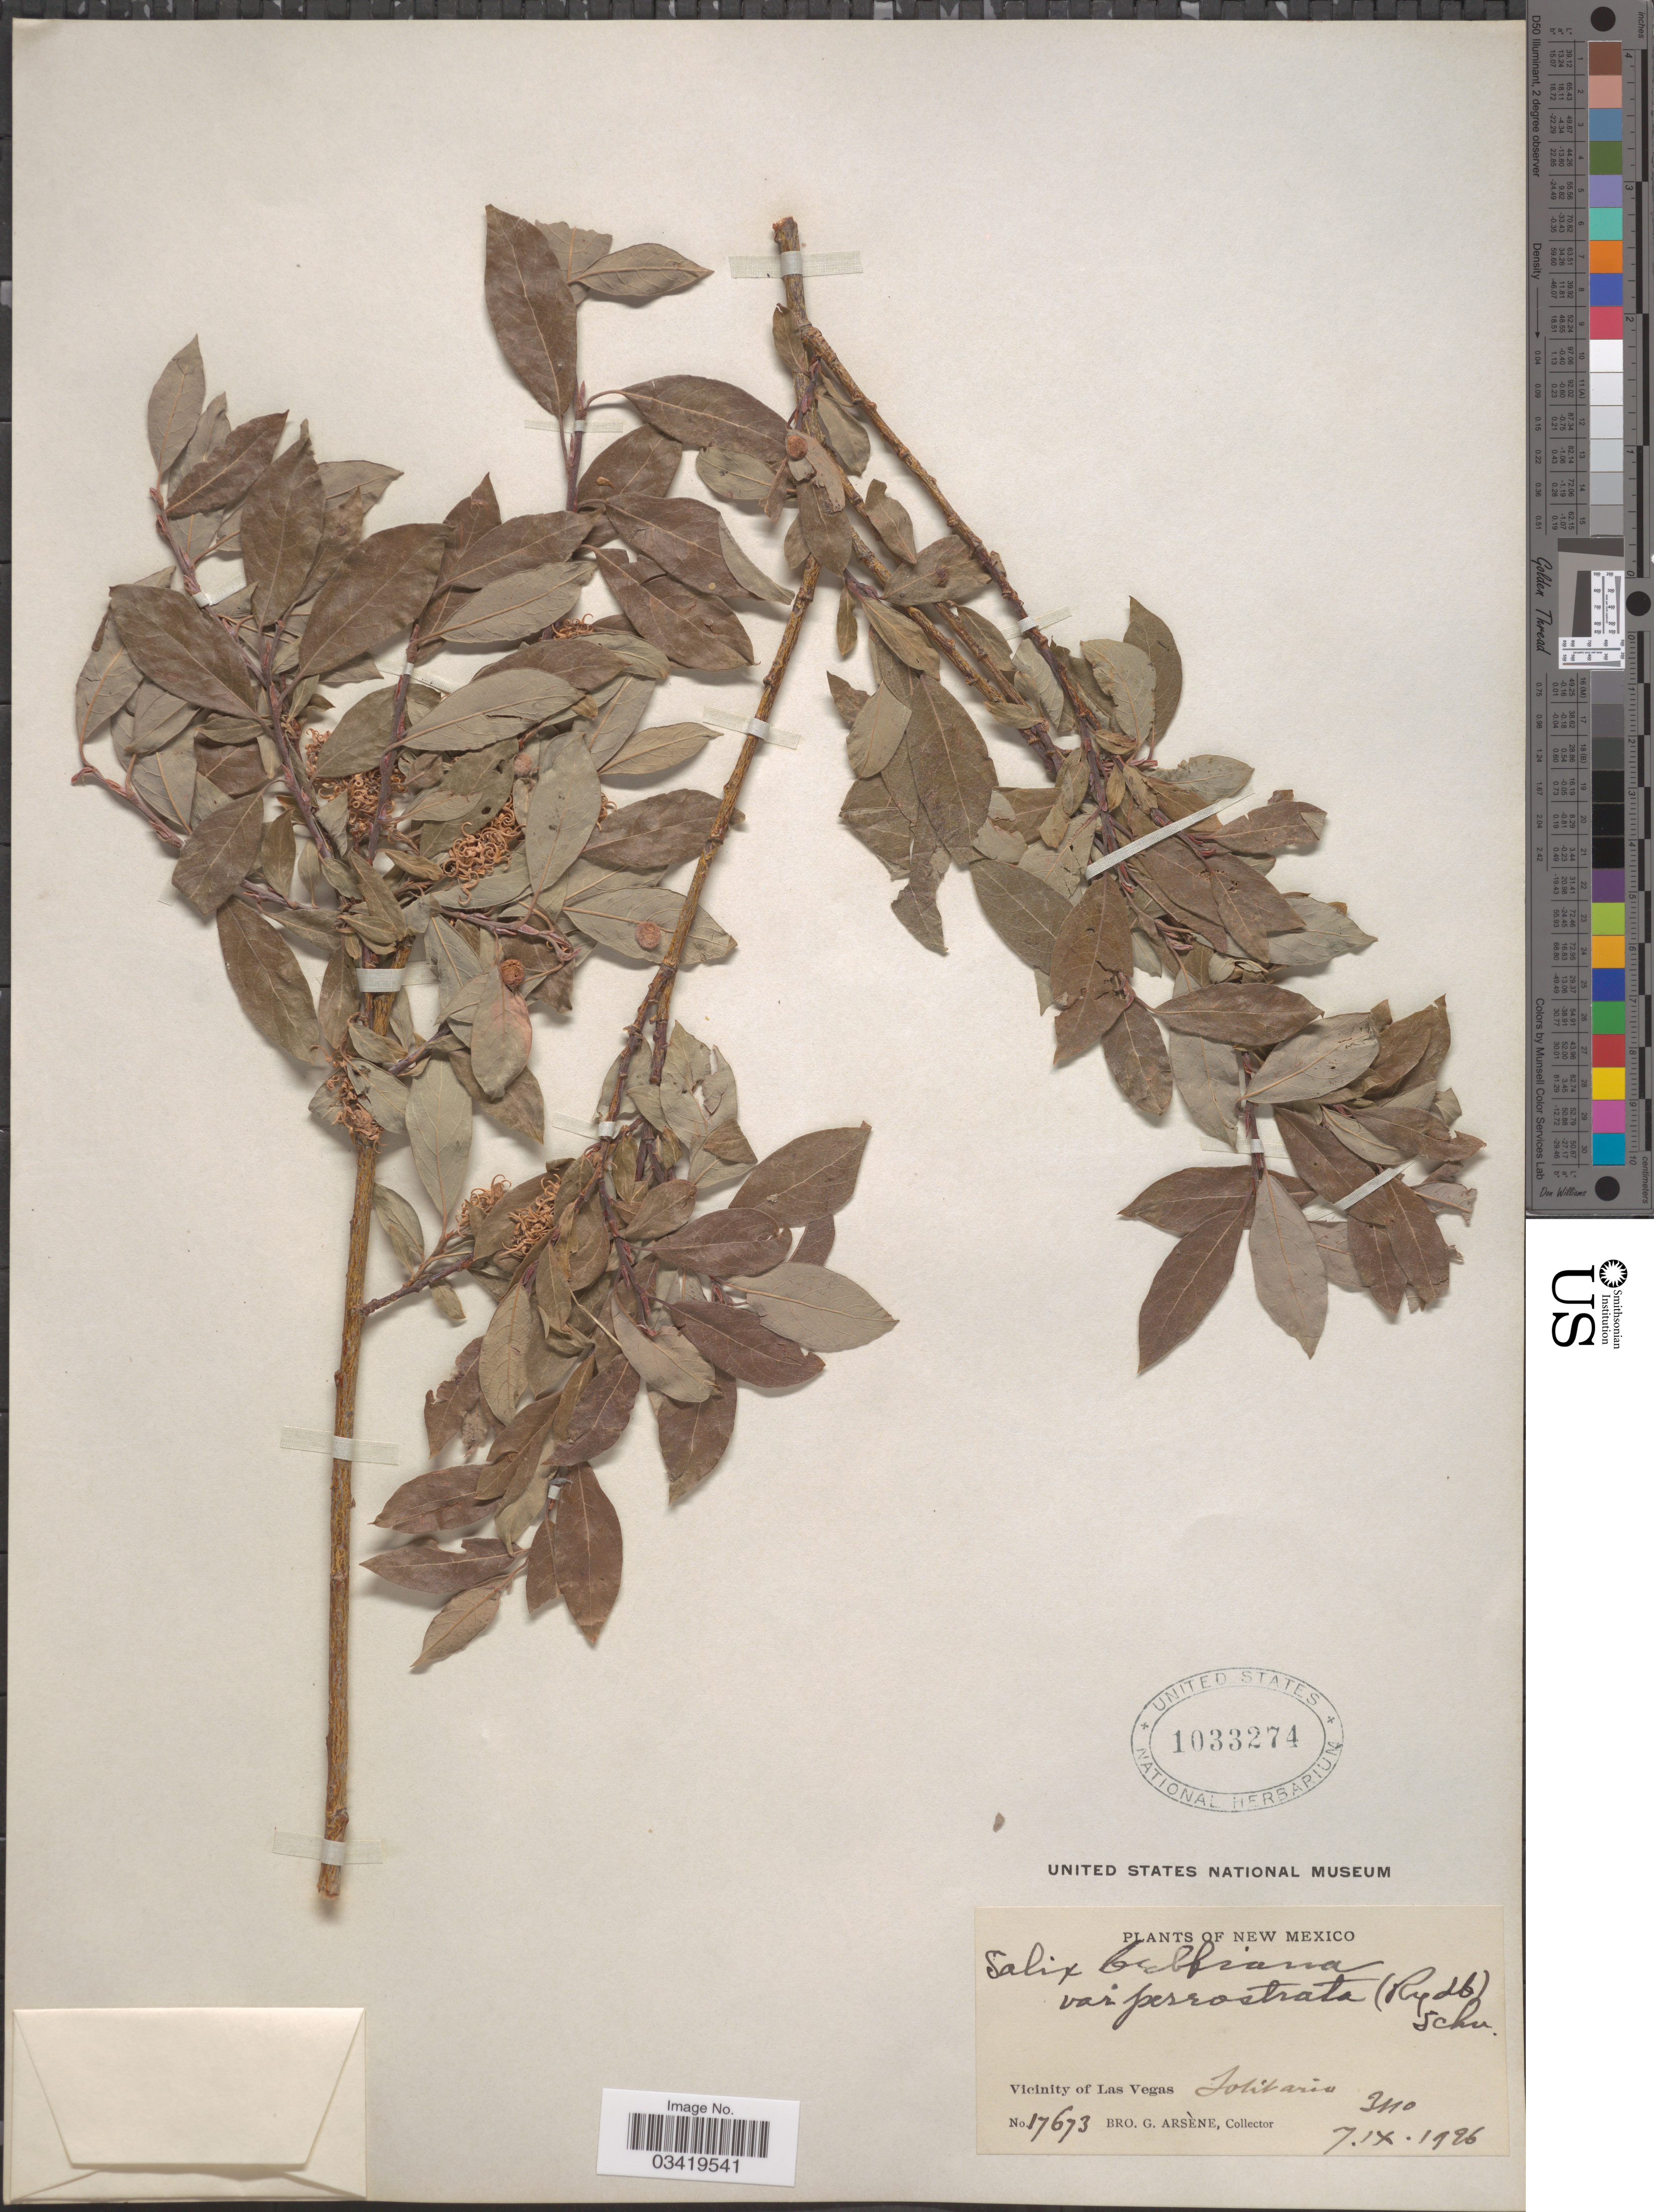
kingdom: Plantae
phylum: Tracheophyta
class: Magnoliopsida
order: Malpighiales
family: Salicaceae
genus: Salix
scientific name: Salix bebbiana var. perrostrata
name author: Sarg.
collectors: Bro. G. Arsène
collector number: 17673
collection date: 1926-09-07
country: United States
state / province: New Mexico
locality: Vicinity of Las Vegas. Solitario.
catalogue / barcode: US 1033274